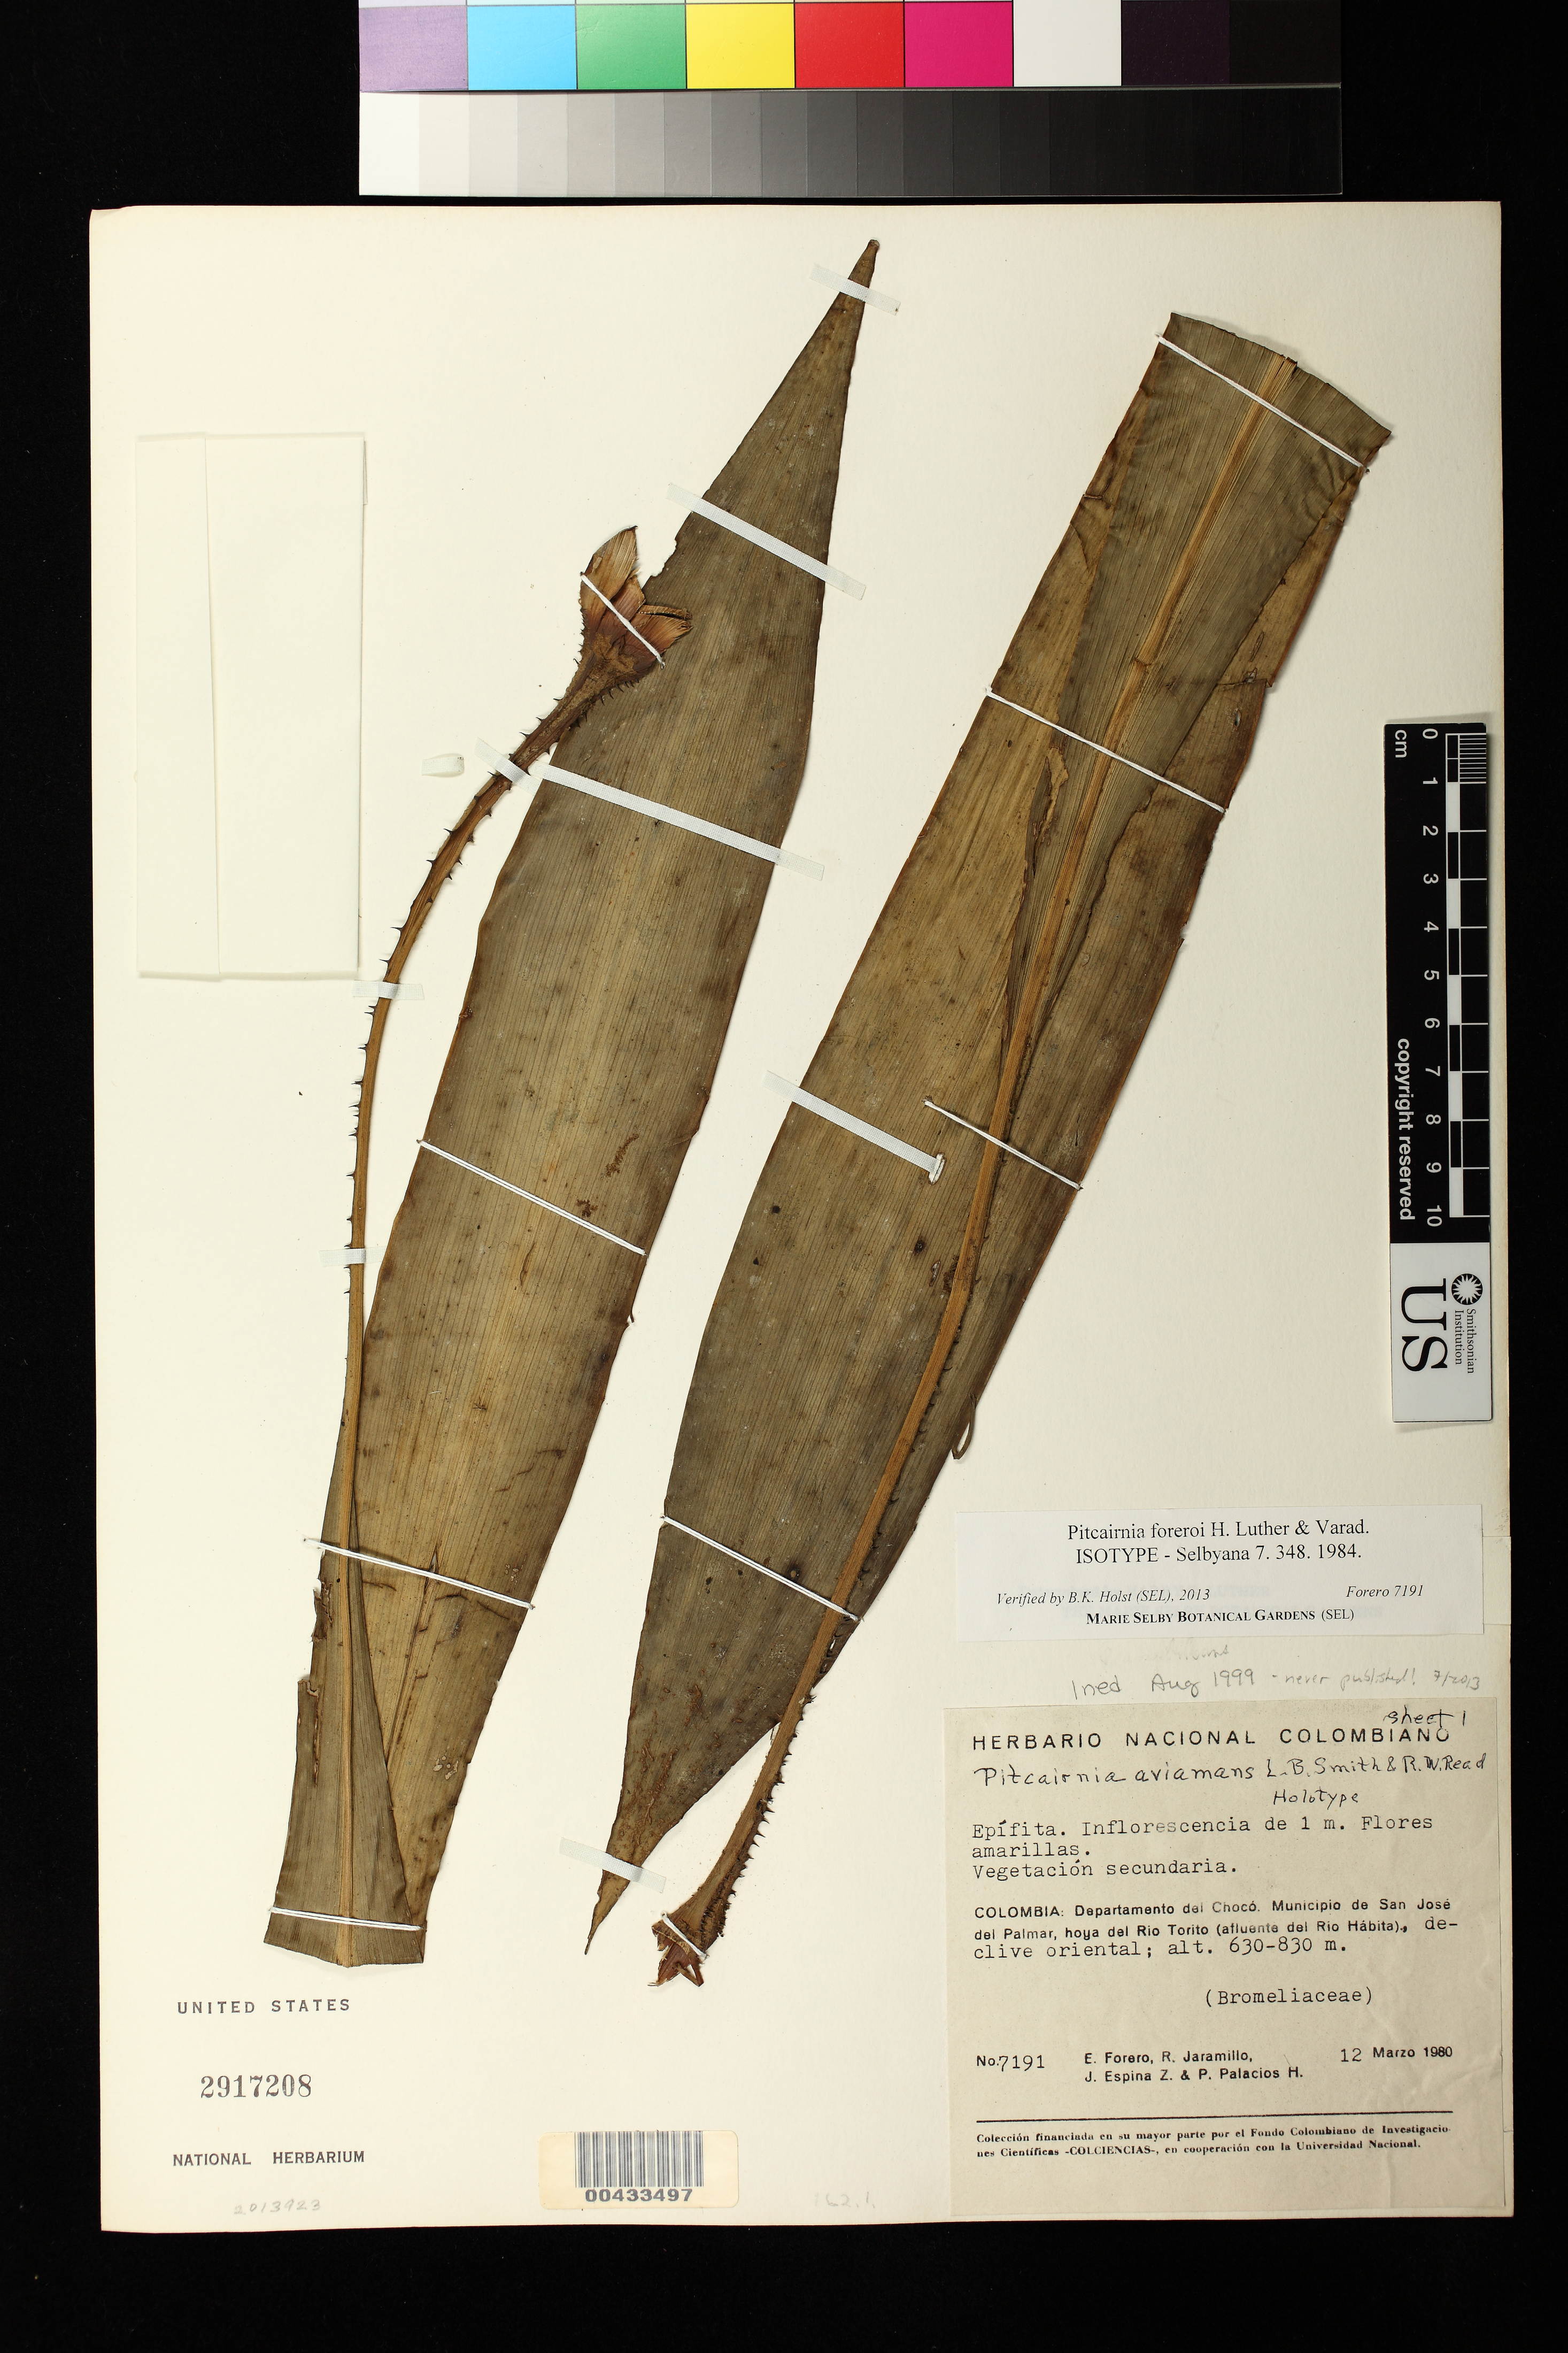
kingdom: Plantae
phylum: Tracheophyta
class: Liliopsida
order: Poales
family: Bromeliaceae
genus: Pitcairnia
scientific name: Pitcairnia foreroi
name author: H. Luther & G.S. Varad.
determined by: Holst, Bruce K.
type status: Isotype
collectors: E. Forero, R. Jaramillo M., J. Espina Z. & P. Palacios H.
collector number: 7191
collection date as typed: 12 Mar 1980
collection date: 1980-03-12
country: Colombia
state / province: Chocó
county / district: San Jose del Palmar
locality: Departamento del Chocó. Municipio de San José del Palmer, hoya del Rio Torito (afluente del Rio Hábita), declive Oriental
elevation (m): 630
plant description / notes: Annotated (undated, L.B. Smith script) as holotype of Pitcairnia aviamans L.B. Smith & R.W. Read; name never published.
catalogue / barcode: US 2917208